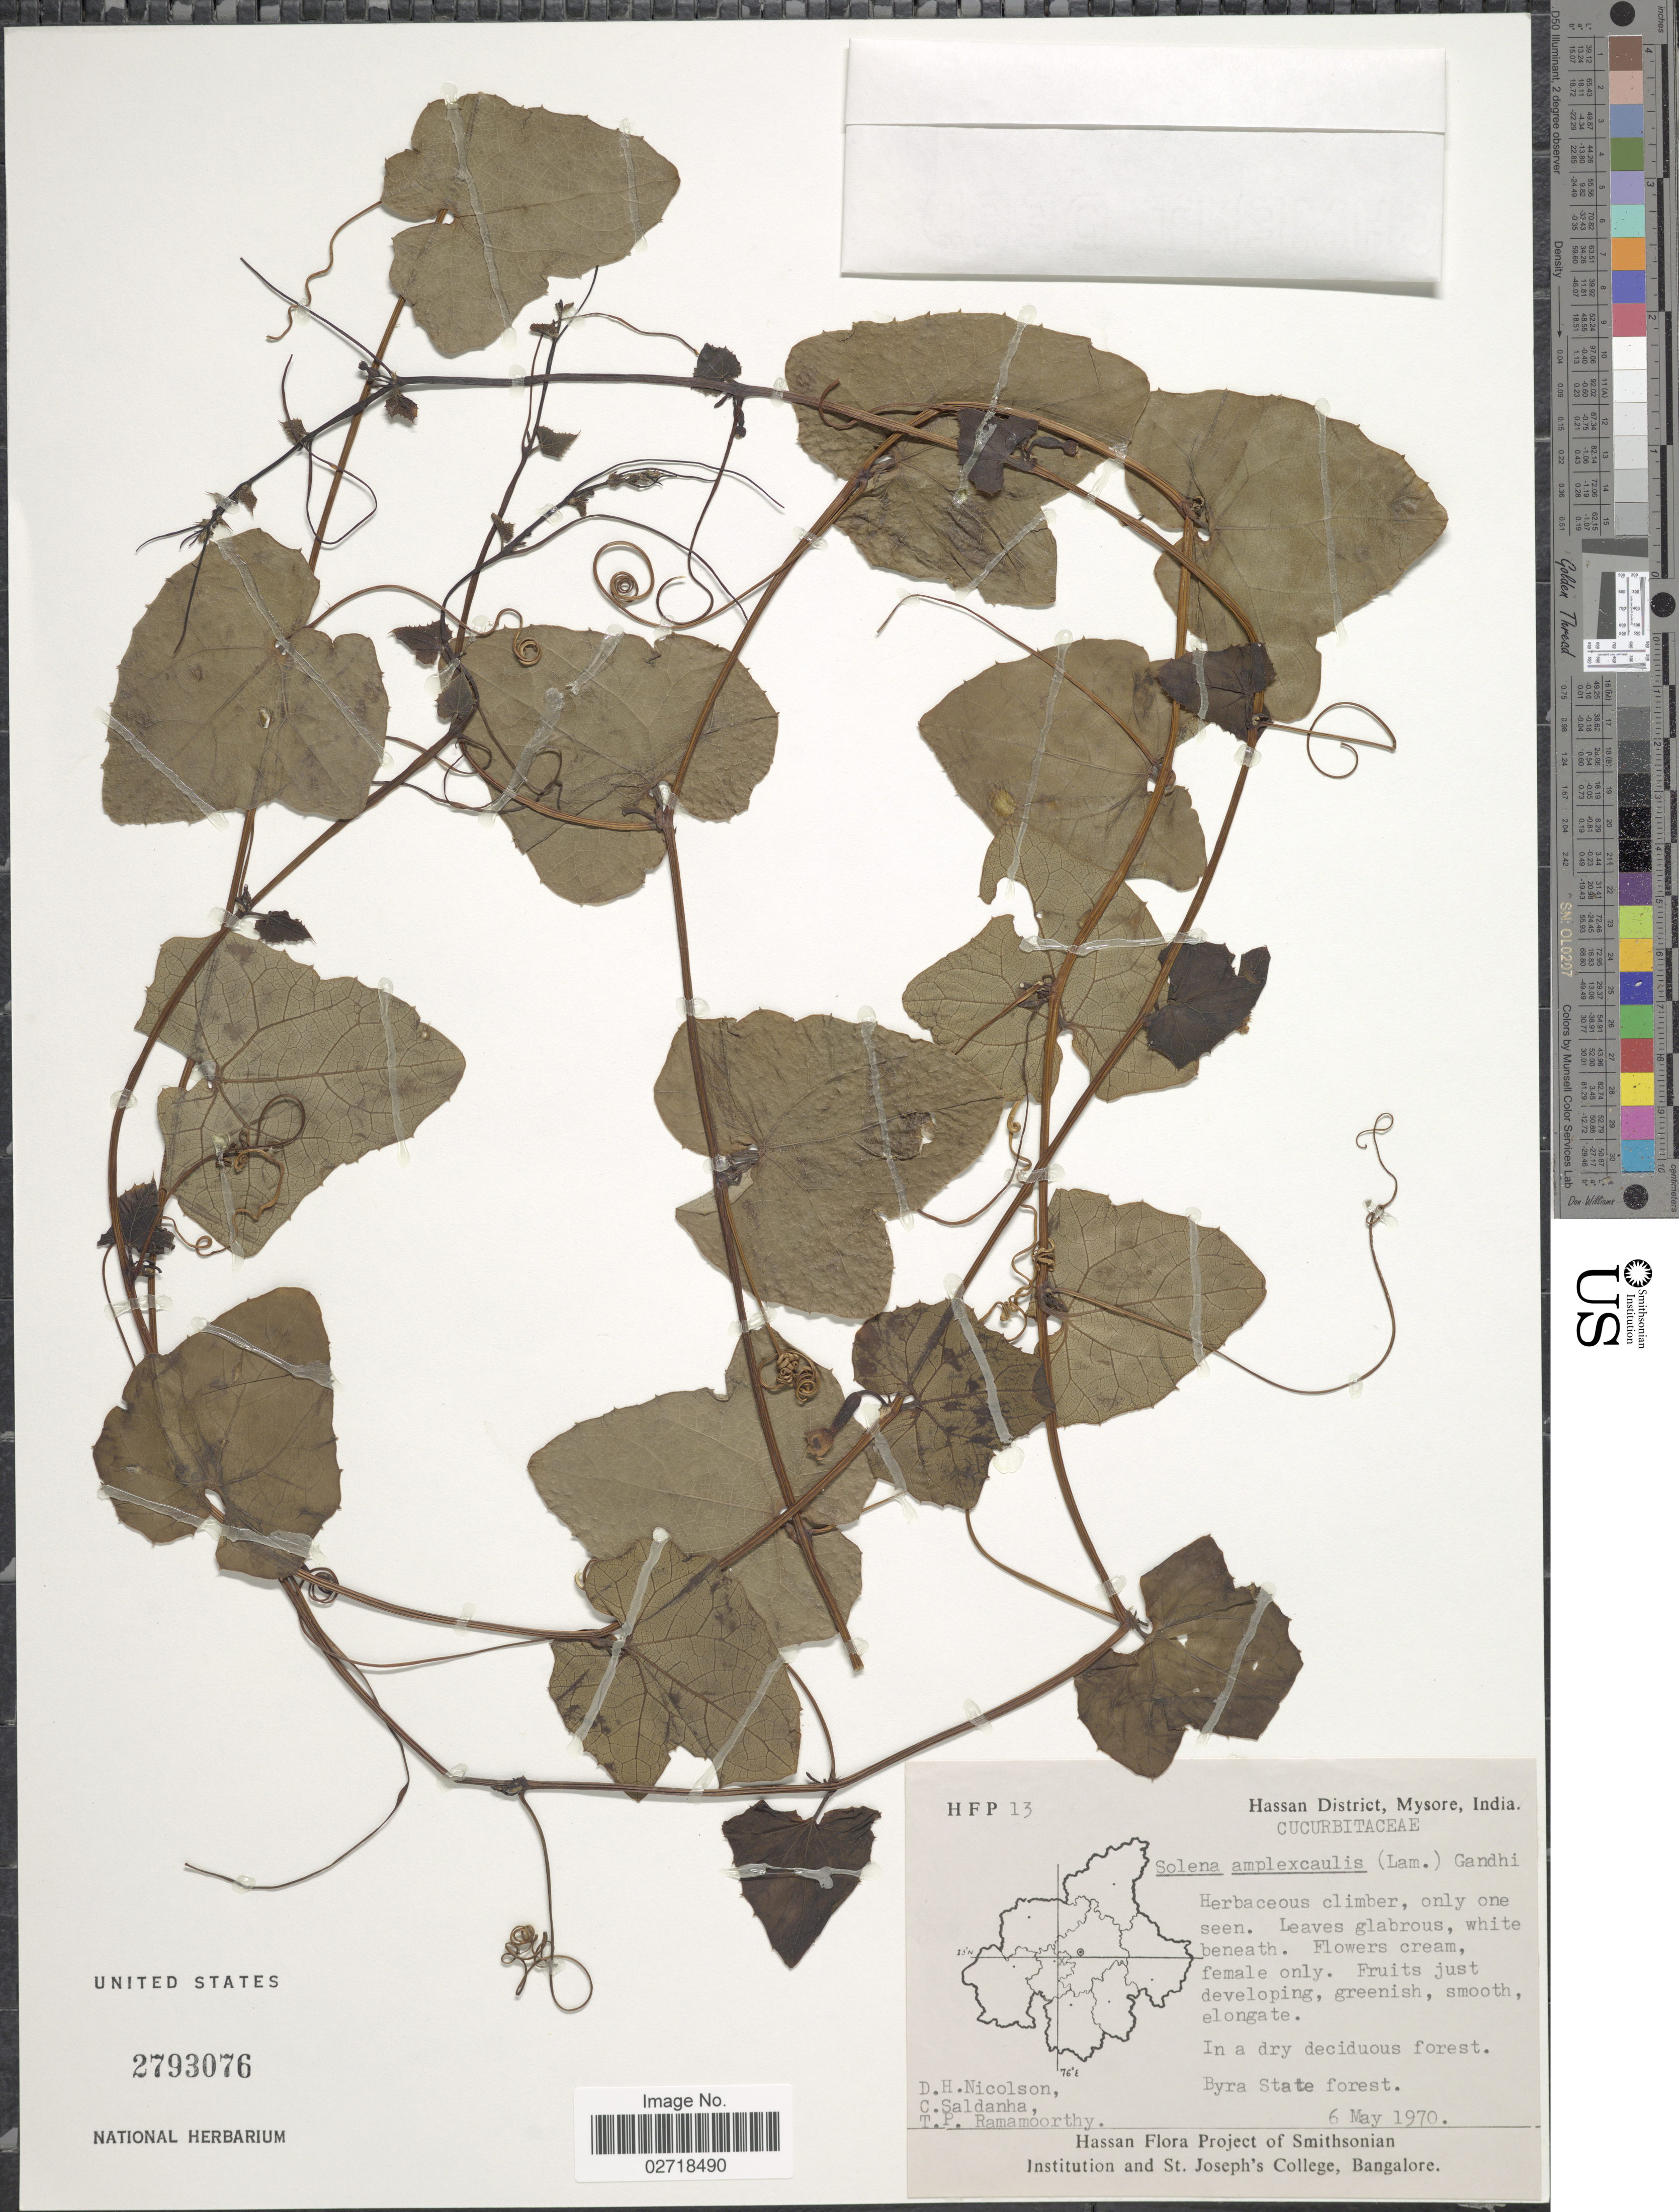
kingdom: Plantae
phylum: Tracheophyta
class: Magnoliopsida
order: Cucurbitales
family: Cucurbitaceae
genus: Solena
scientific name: Solena amplexicaulis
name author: (Lam.) Gandhi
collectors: D. H. Nicolson, C. Saldanha & T. P. Ramamoorthy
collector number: HFP 13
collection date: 1970-05-06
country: India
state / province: Karnataka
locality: Hassan District, Mysore, Byra State Forest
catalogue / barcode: US 2793076